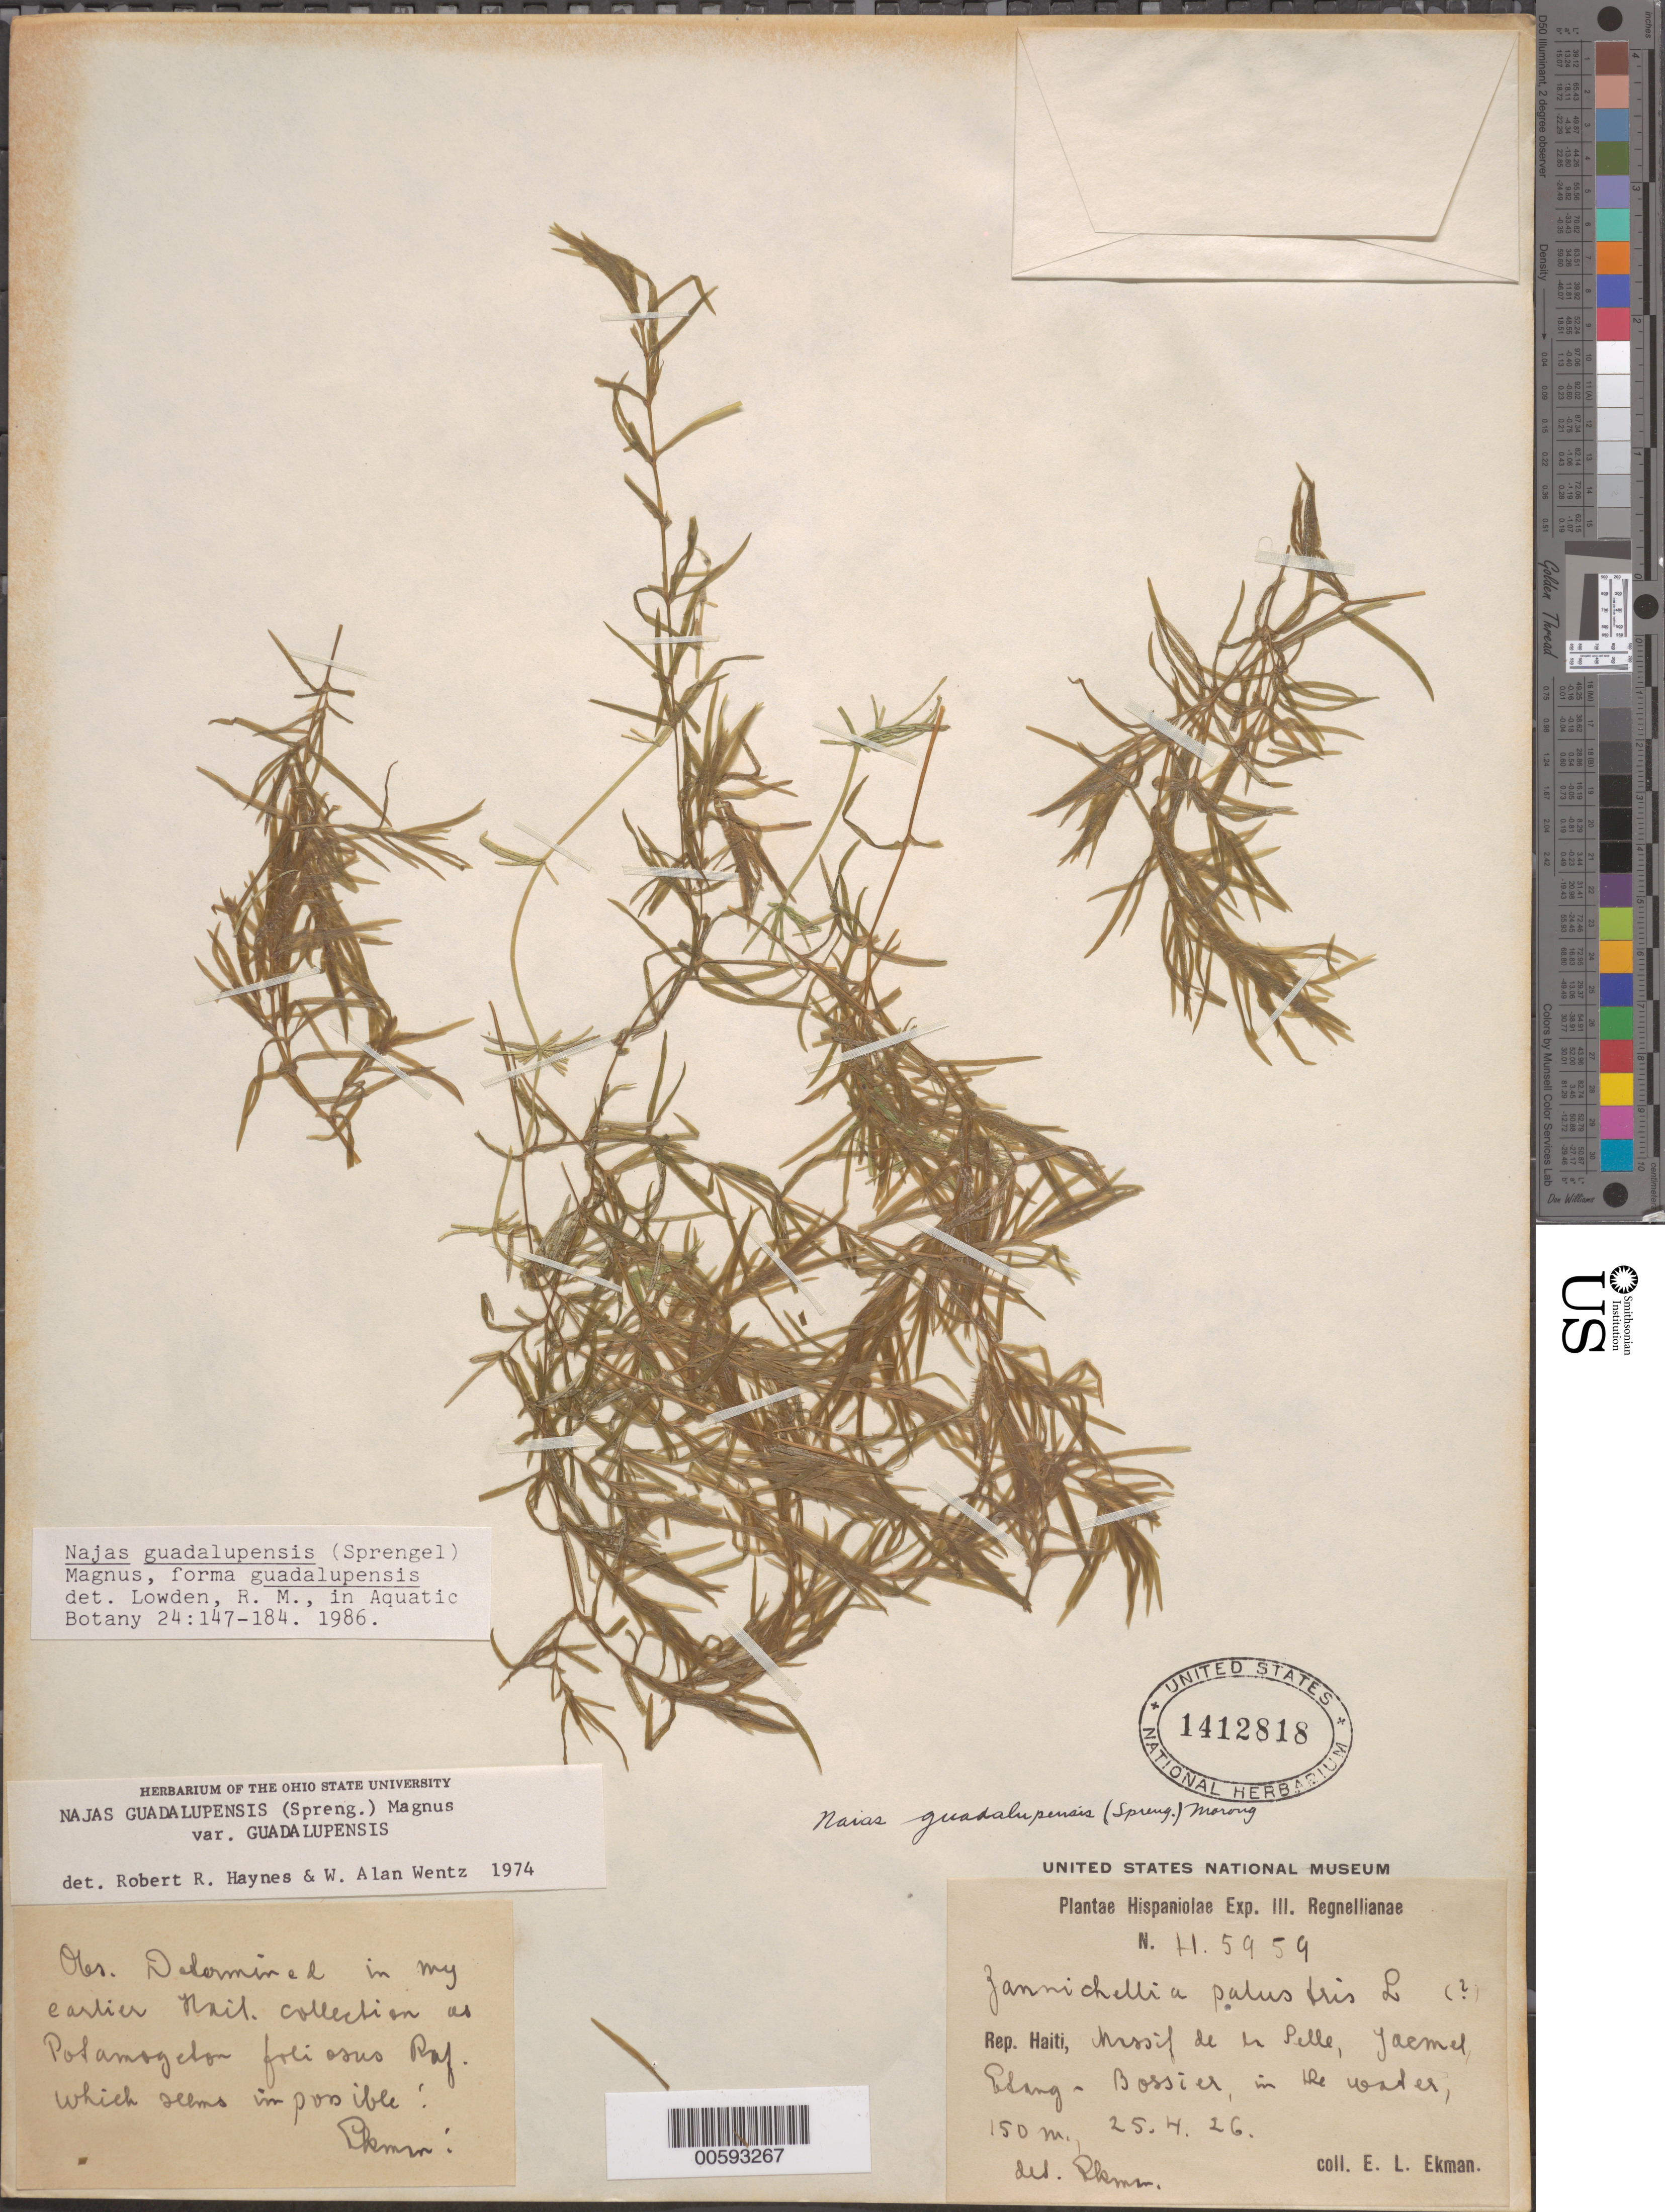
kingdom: Plantae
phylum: Tracheophyta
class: Liliopsida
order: Alismatales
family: Hydrocharitaceae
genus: Najas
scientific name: Najas guadalupensis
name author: (Spreng.) Magnus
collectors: E. L. Ekman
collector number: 5959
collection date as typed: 24 Apr 1926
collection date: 1926-04-24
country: Haiti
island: Hispaniola Island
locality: Etang - Bossier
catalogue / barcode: US 1412818